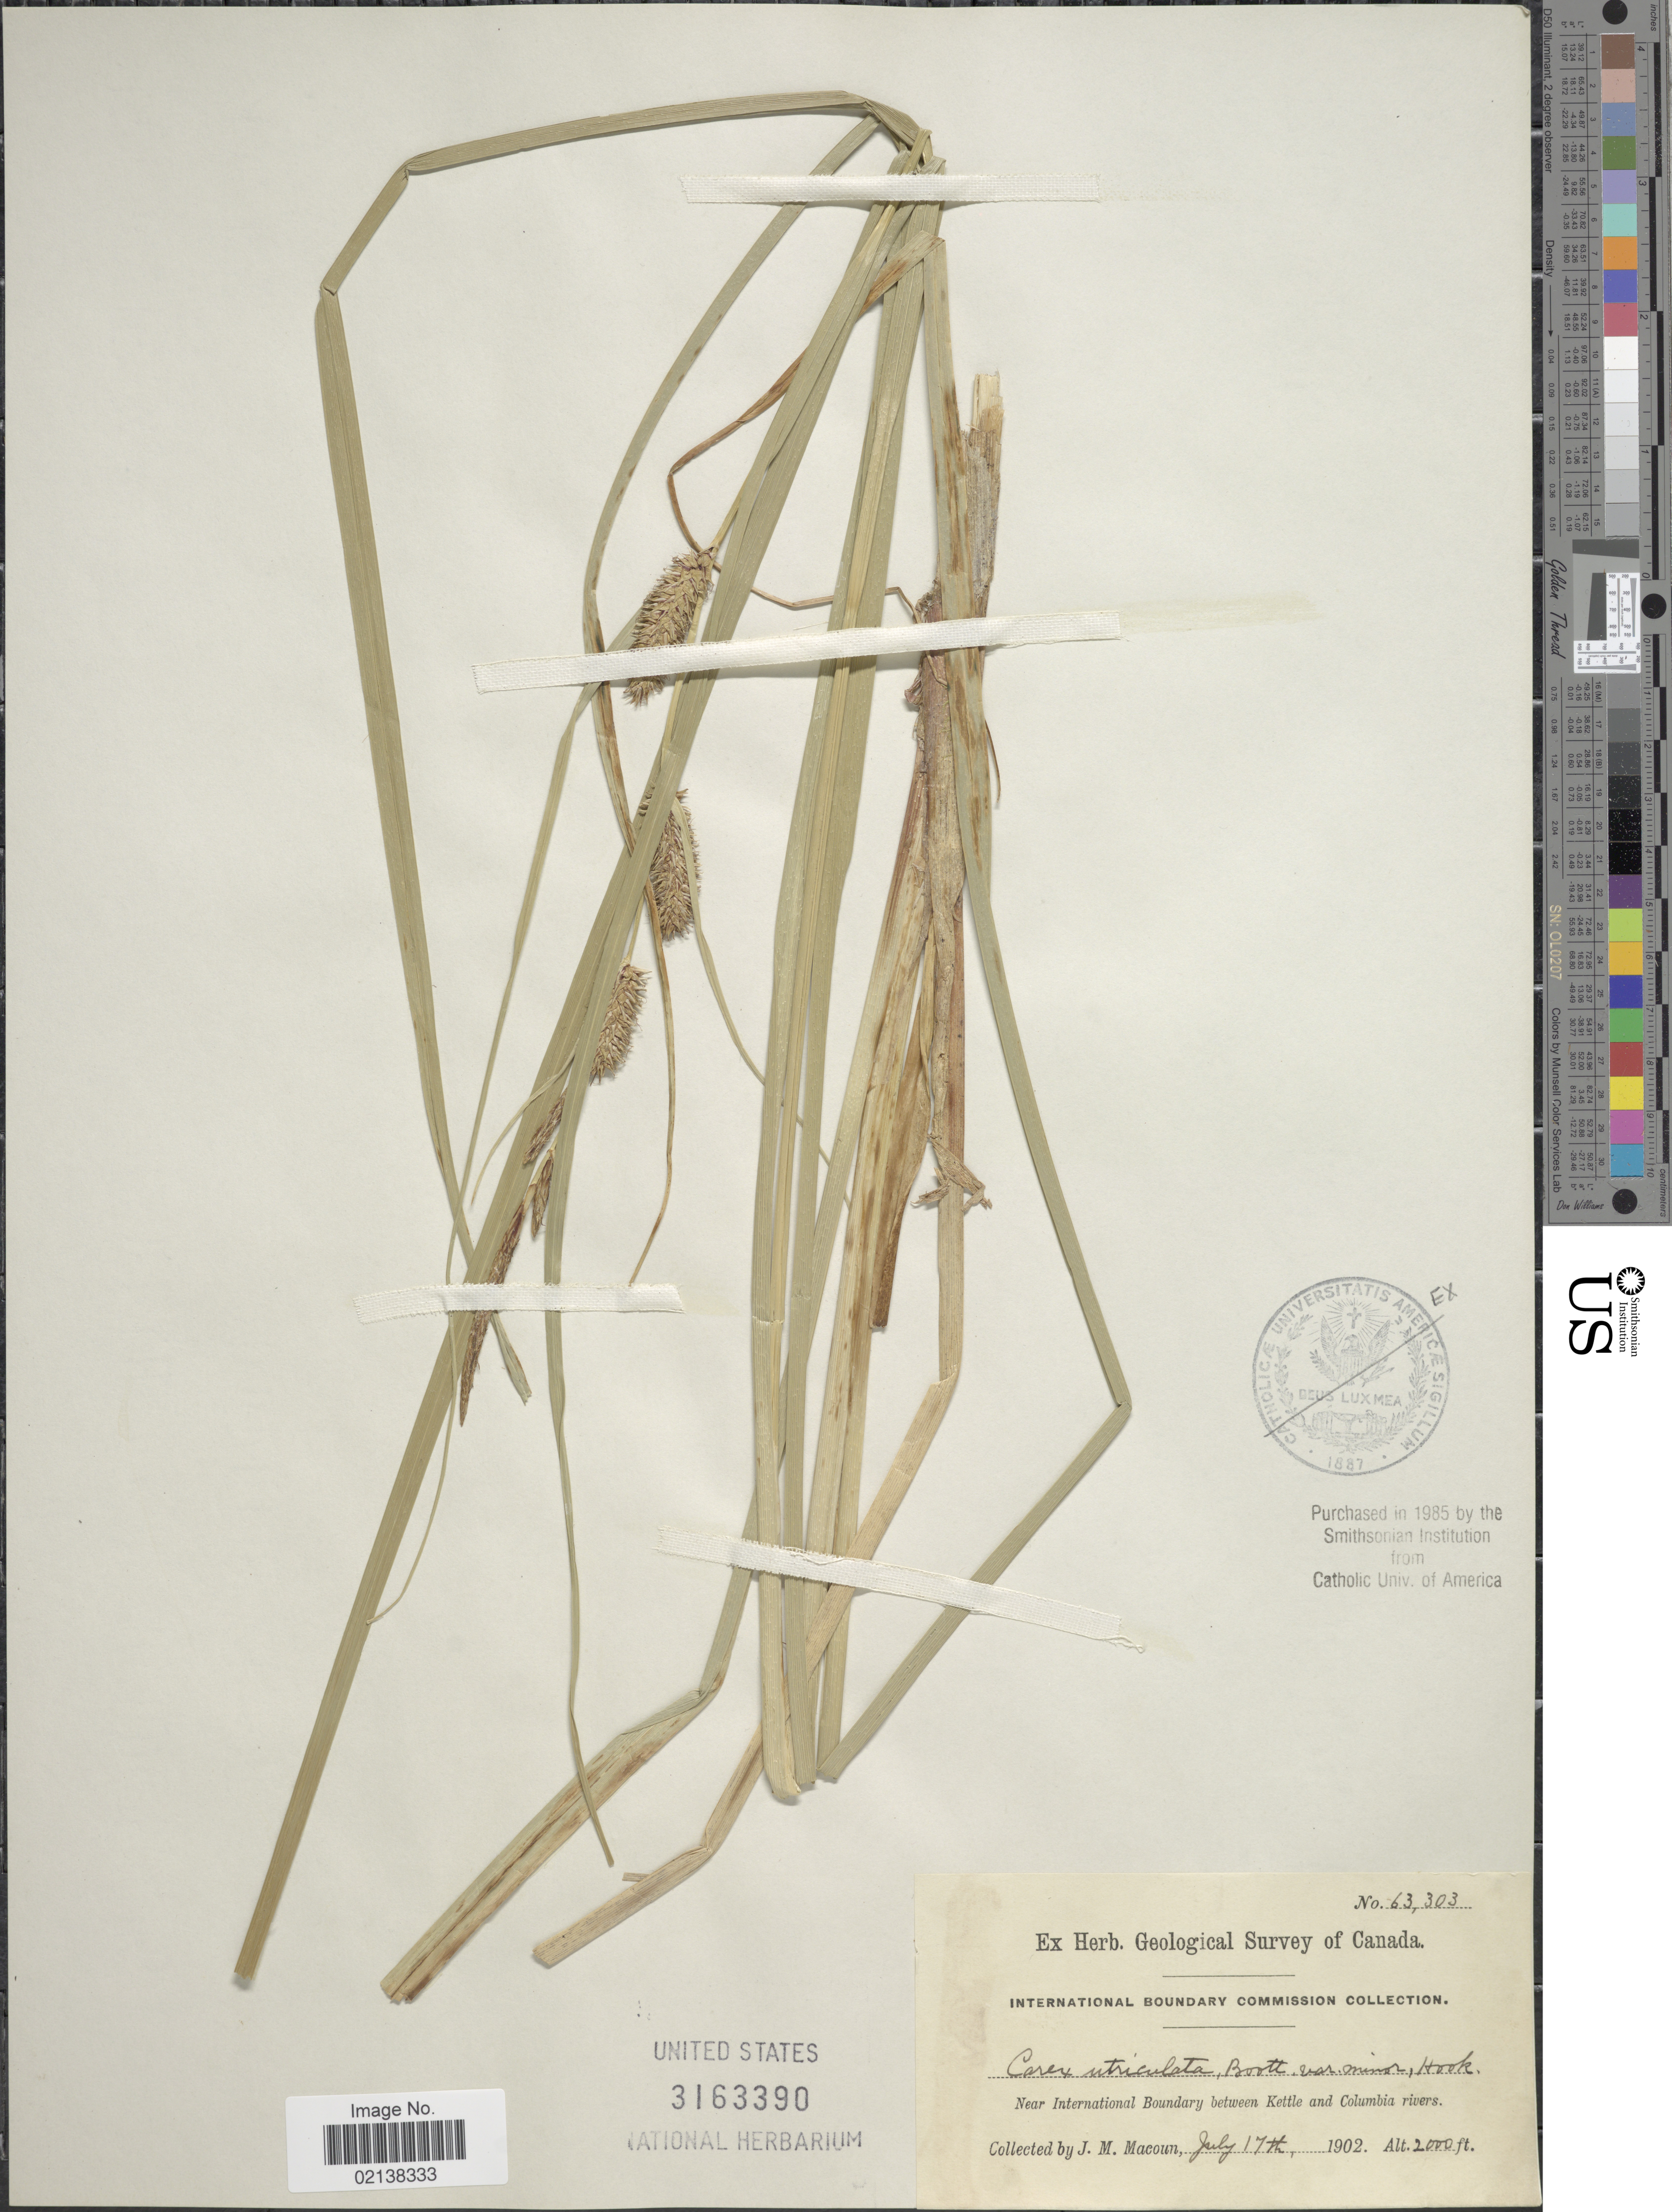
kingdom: Plantae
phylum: Tracheophyta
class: Liliopsida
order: Poales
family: Cyperaceae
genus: Carex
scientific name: Carex utriculata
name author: Boott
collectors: J. M. Macoun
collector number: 63303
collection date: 1902-07-17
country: Canada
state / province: British Columbia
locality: Near International Boudary between Kettle and Columbia rivers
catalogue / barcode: US 3163390